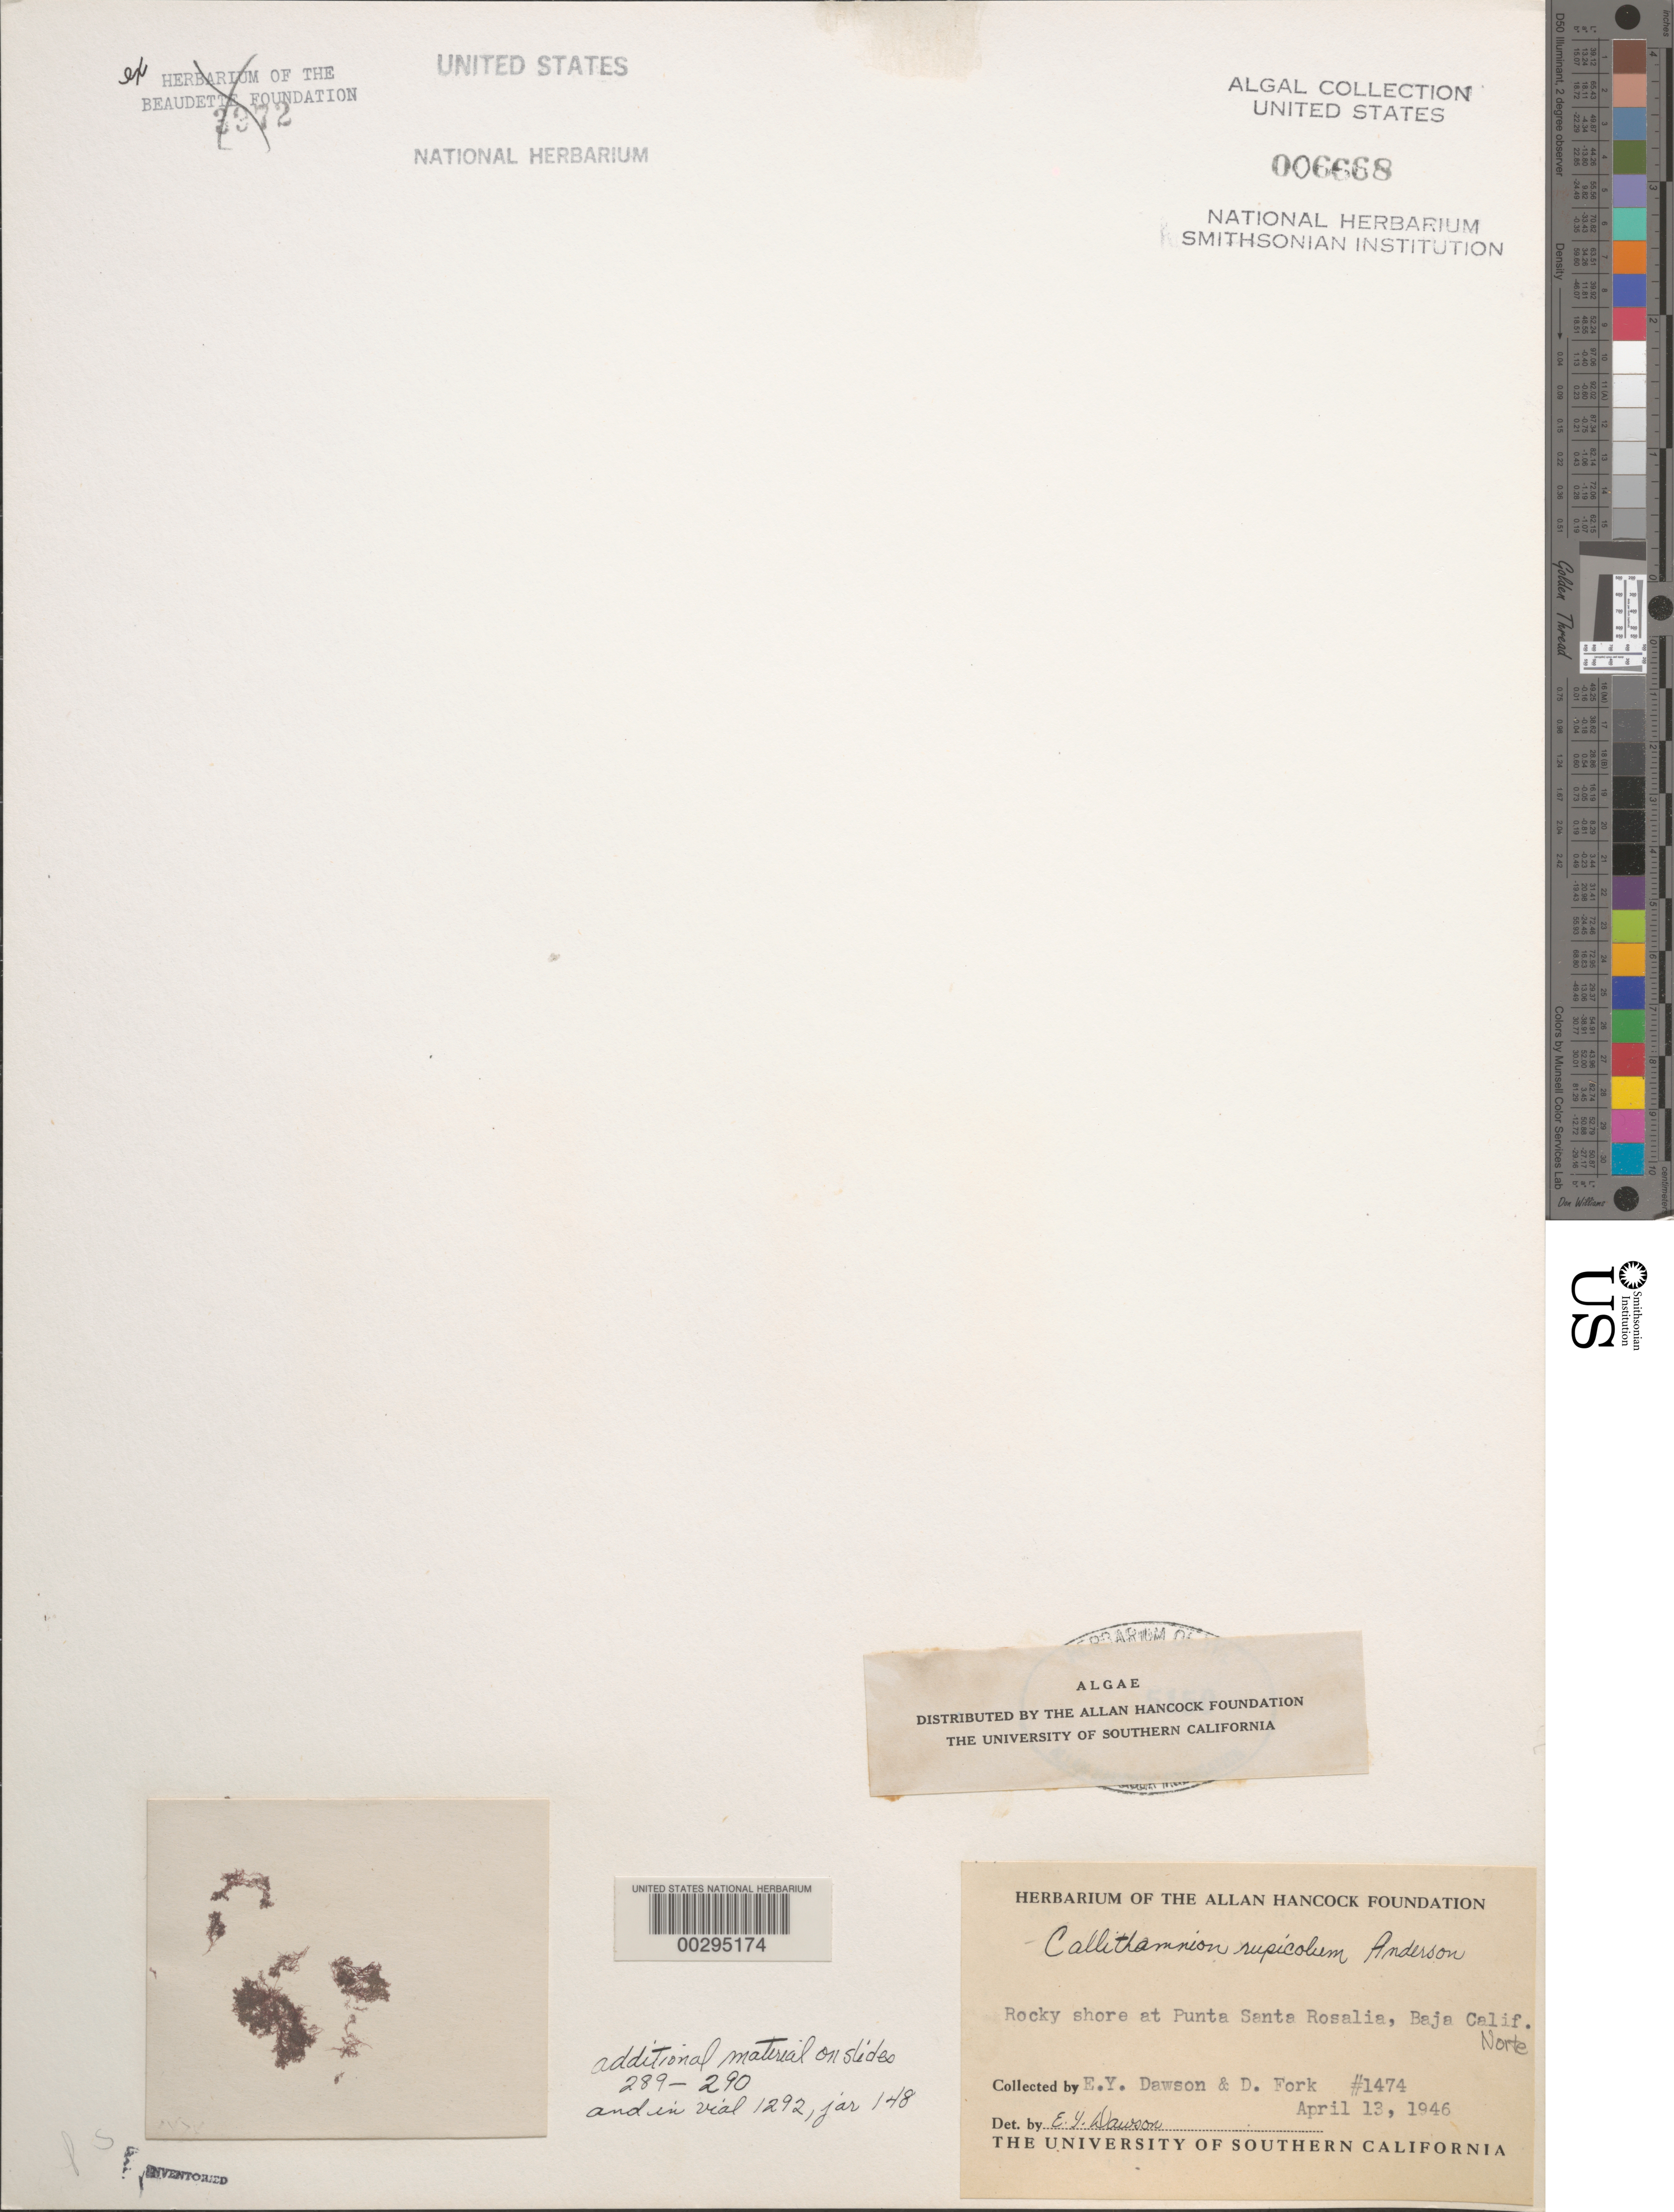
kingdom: Plantae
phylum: Rhodophyta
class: Florideophyceae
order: Ceramiales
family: Callithamniaceae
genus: Callithamnion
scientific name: Callithamnion rupicolum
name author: (C.L. Anderson) C.L. Anderson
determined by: Dawson, E. Y.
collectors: E. Y. Dawson & D. Fork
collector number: EYD 1474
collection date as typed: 13 Apr 1946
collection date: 1946-04-13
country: Mexico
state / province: Baja California Sur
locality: Punta Santa Rosalia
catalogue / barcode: US 6668